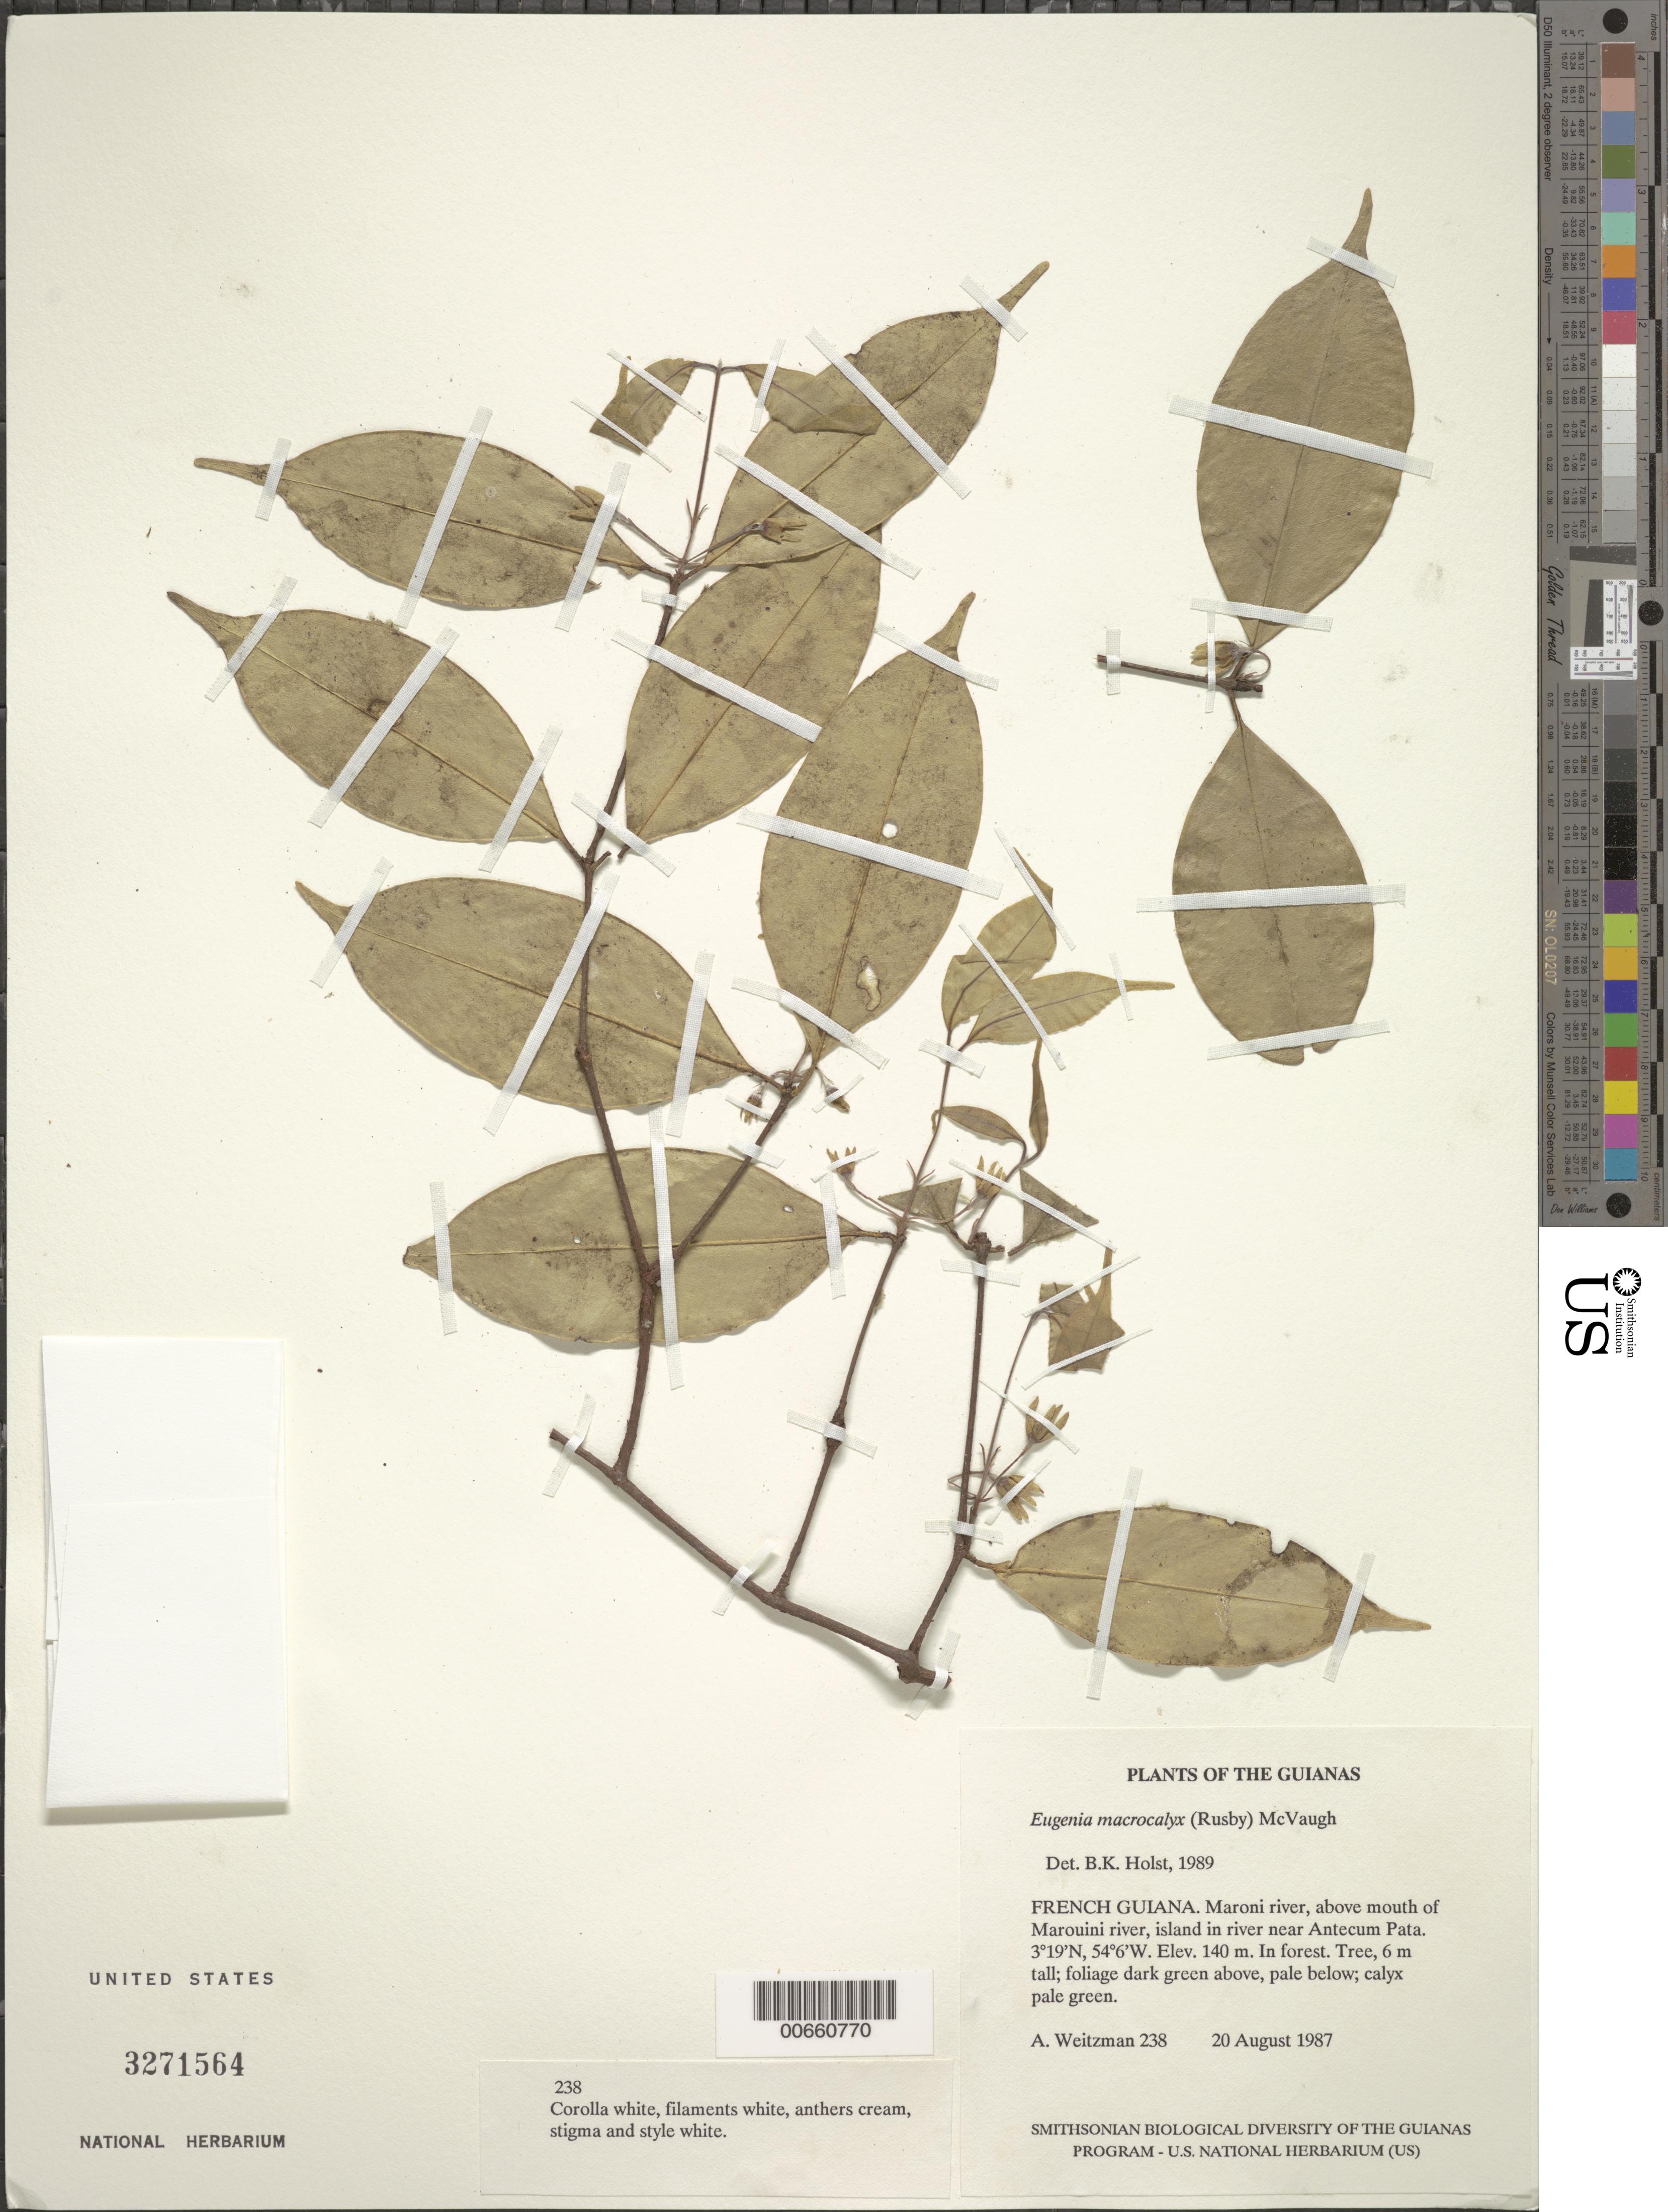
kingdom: Plantae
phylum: Tracheophyta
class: Magnoliopsida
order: Myrtales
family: Myrtaceae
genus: Eugenia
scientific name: Eugenia wentii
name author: Amshoff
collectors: A. L. Weitzman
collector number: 238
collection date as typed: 20 August 1987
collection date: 1987-08-20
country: French Guiana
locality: Maroni river, above mouth of Marouini river, island in river near Antecum Pata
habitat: In forest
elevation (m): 140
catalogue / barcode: US 3271564